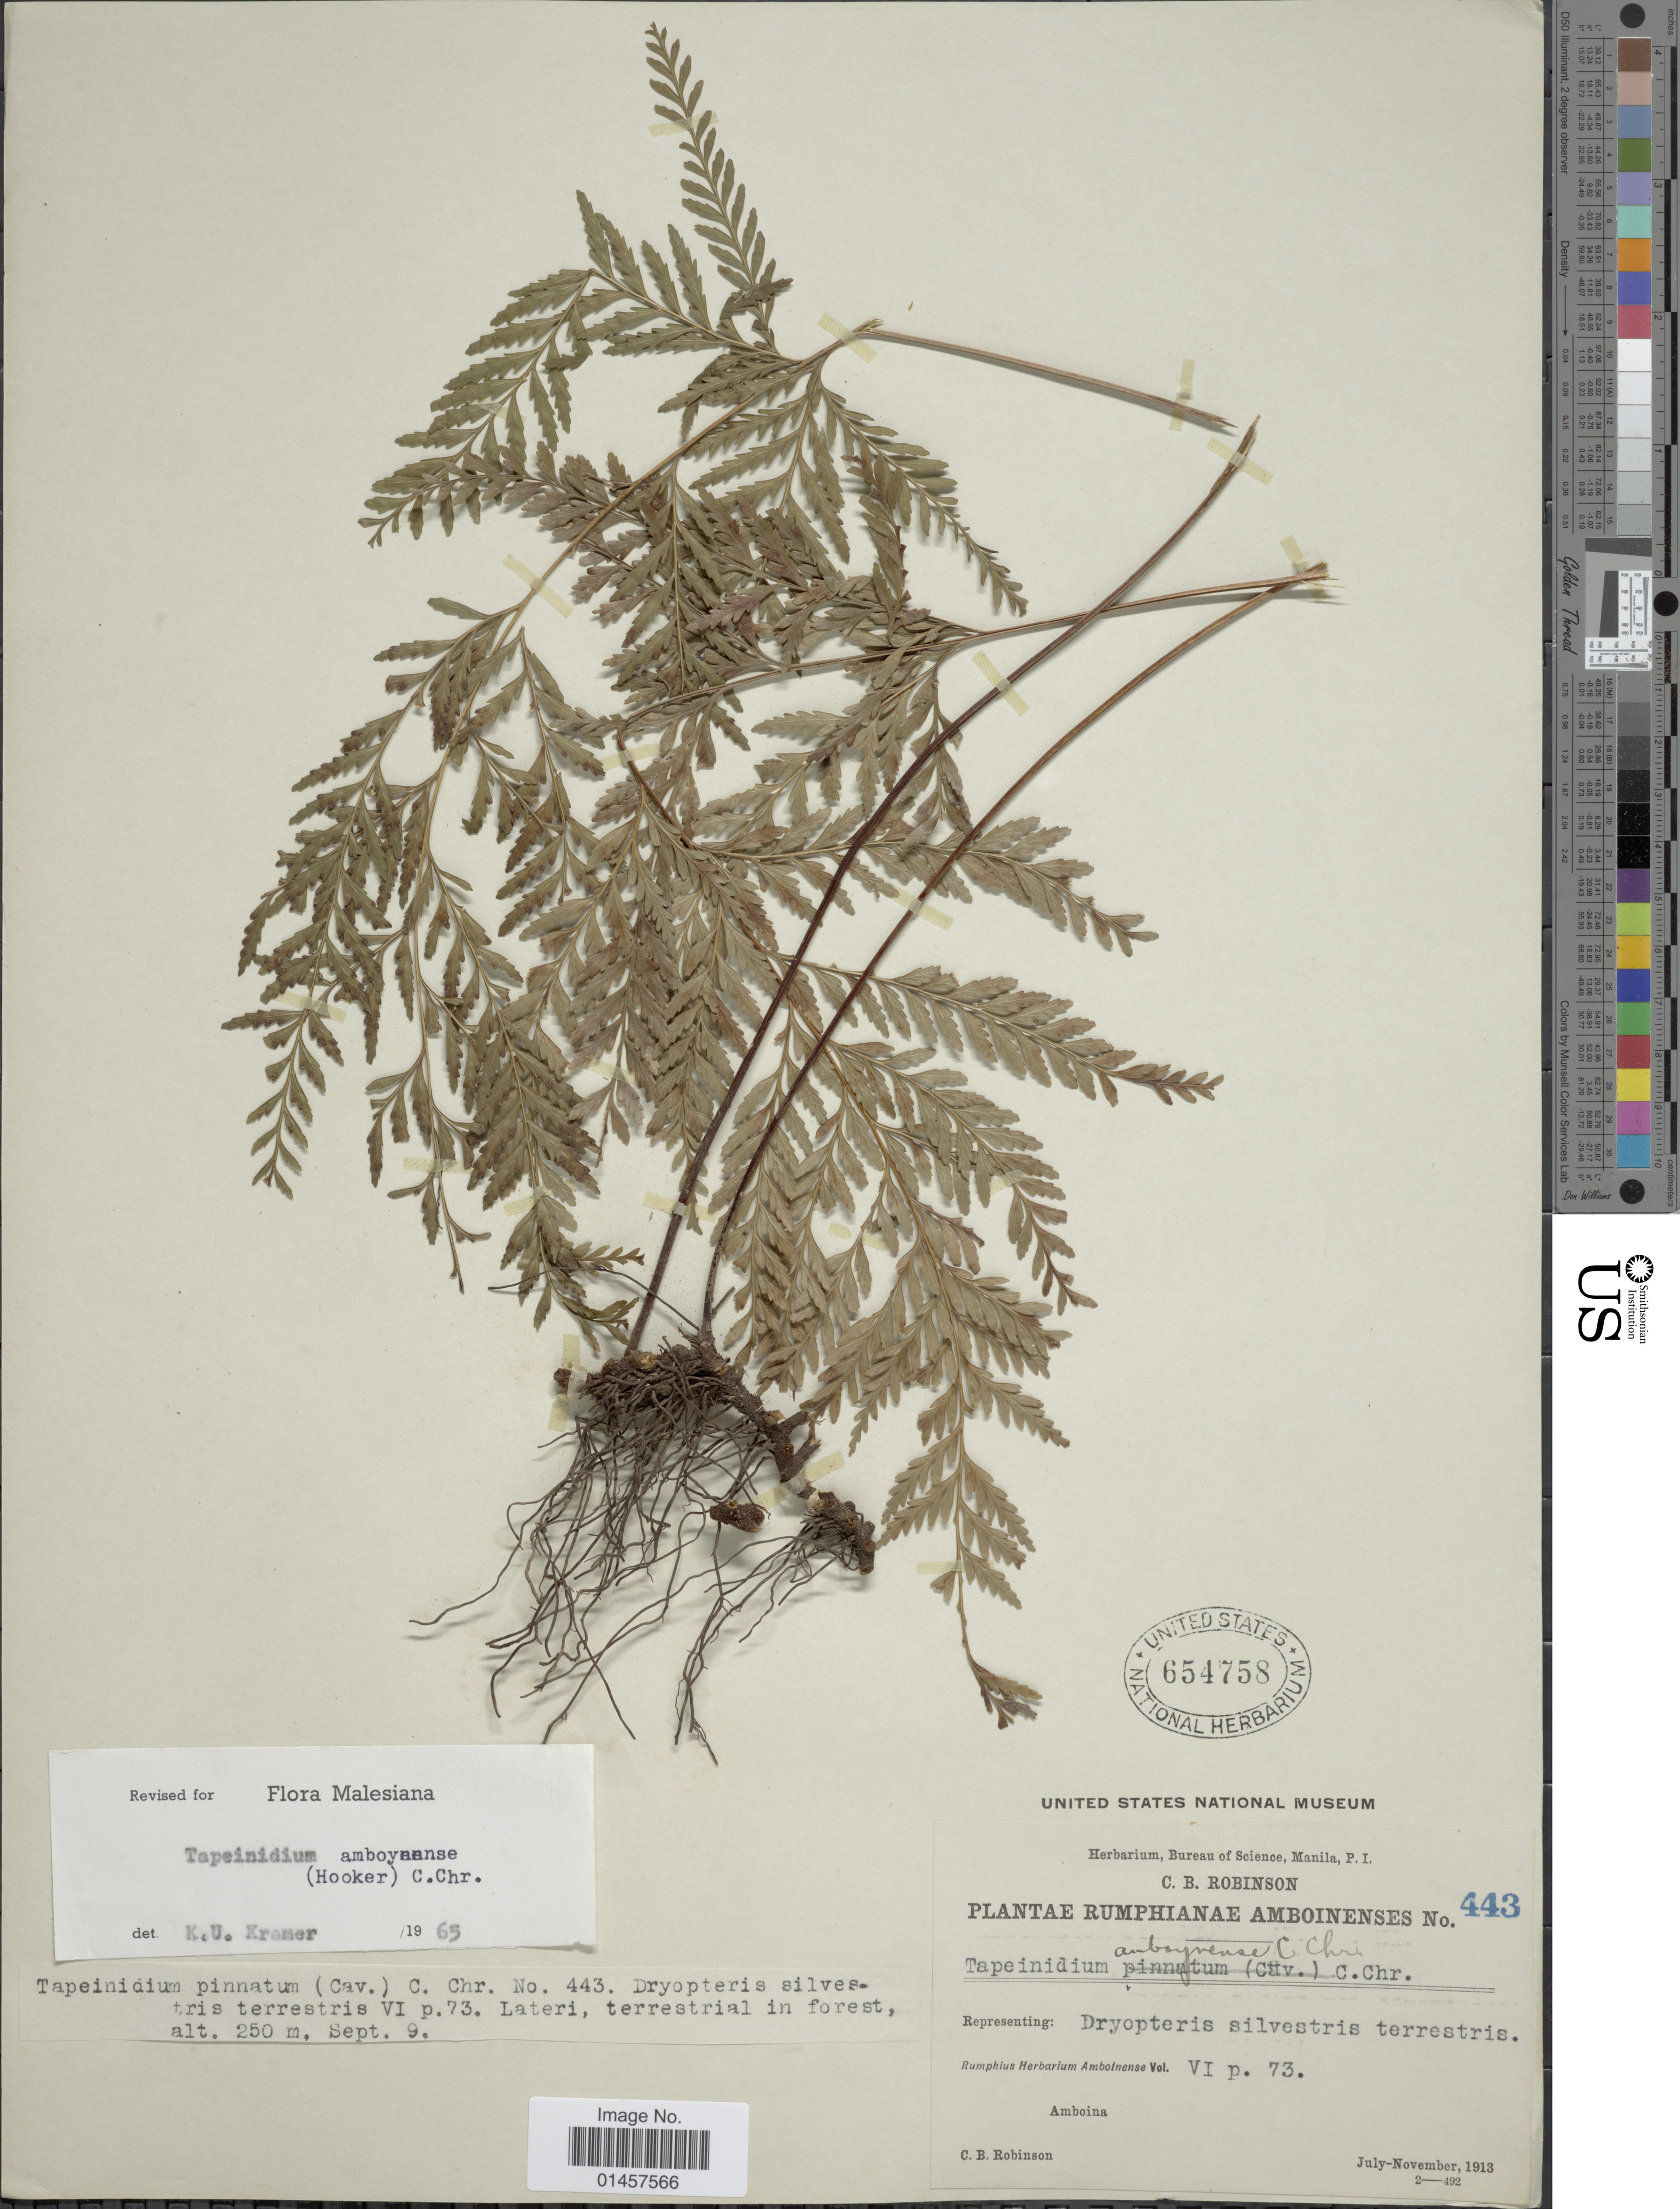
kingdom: Plantae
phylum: Tracheophyta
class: Polypodiopsida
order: Polypodiales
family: Lindsaeaceae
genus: Tapeinidium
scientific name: Tapeinidium amboynense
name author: (Hook.) C. Chr.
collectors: C. Robinson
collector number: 443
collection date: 1913-07/1913-09-09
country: Indonesia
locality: Amboinenses, Amboina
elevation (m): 250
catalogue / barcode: US 654758